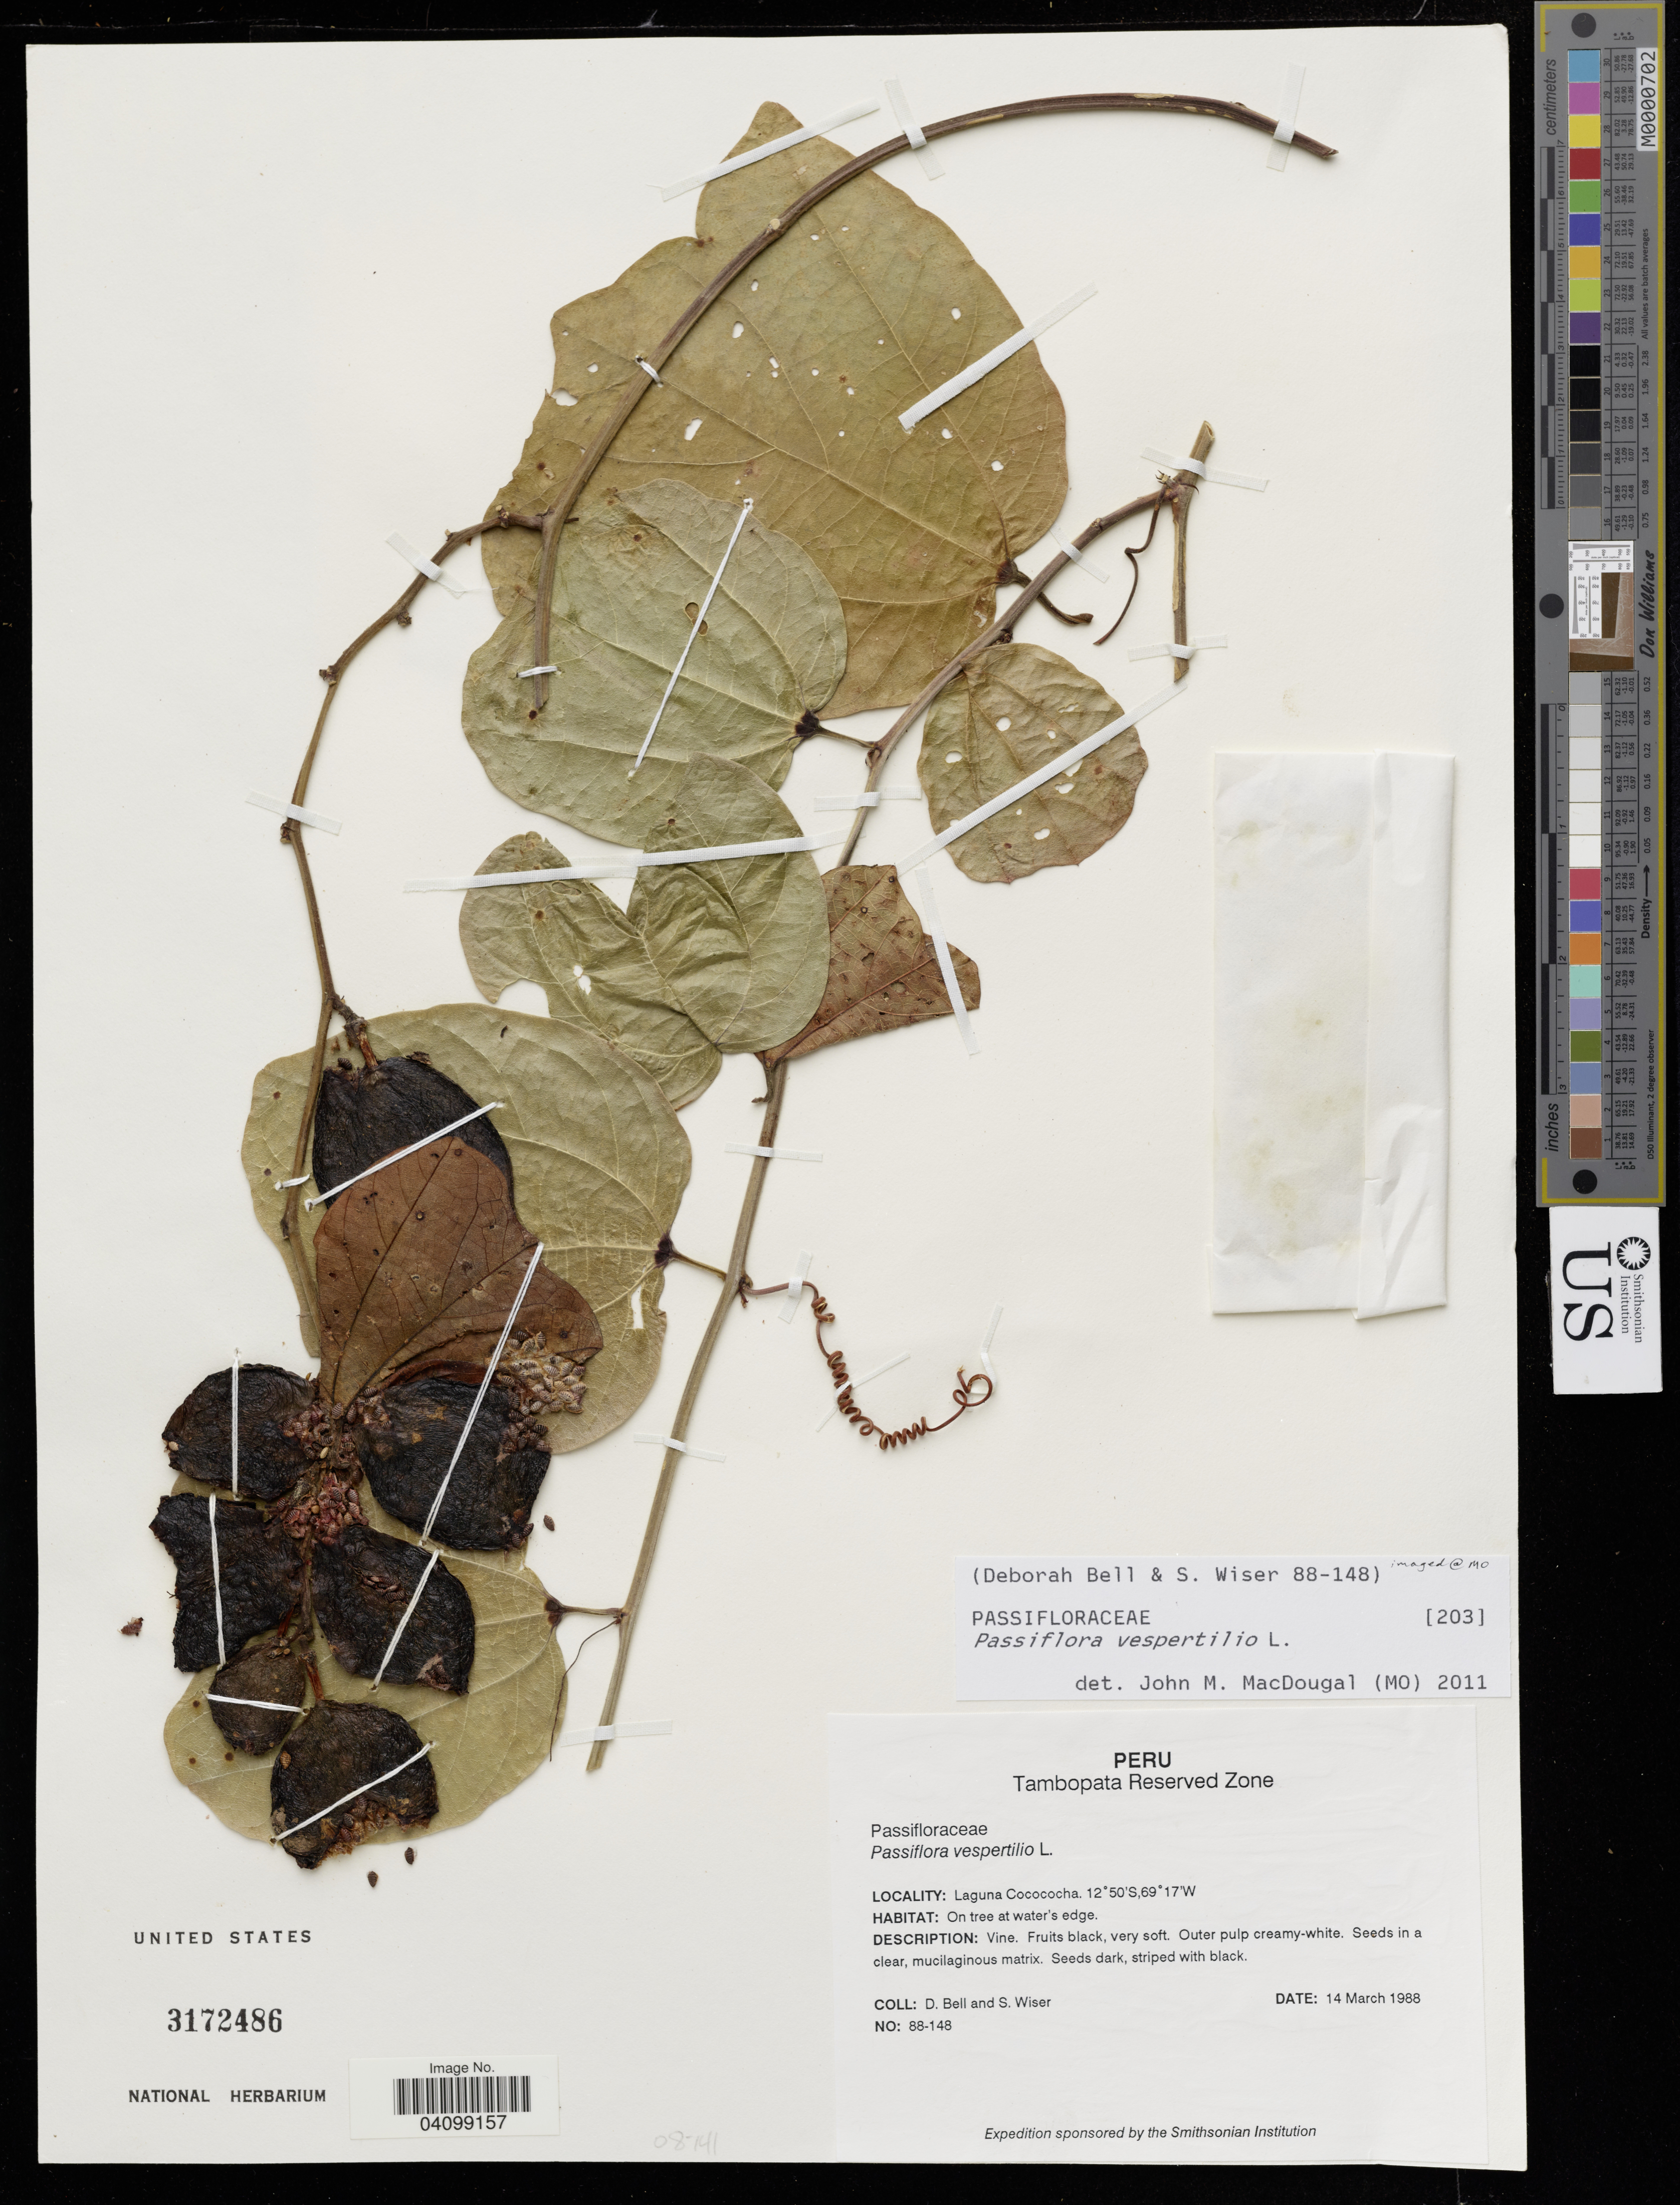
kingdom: Plantae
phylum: Tracheophyta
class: Magnoliopsida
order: Malpighiales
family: Passifloraceae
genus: Passiflora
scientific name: Passiflora vespertilio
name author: L.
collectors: D. Bell & S. Wiser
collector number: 88-148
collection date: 1988-03-14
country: Peru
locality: Laguna Cocococha.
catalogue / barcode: US 3172486